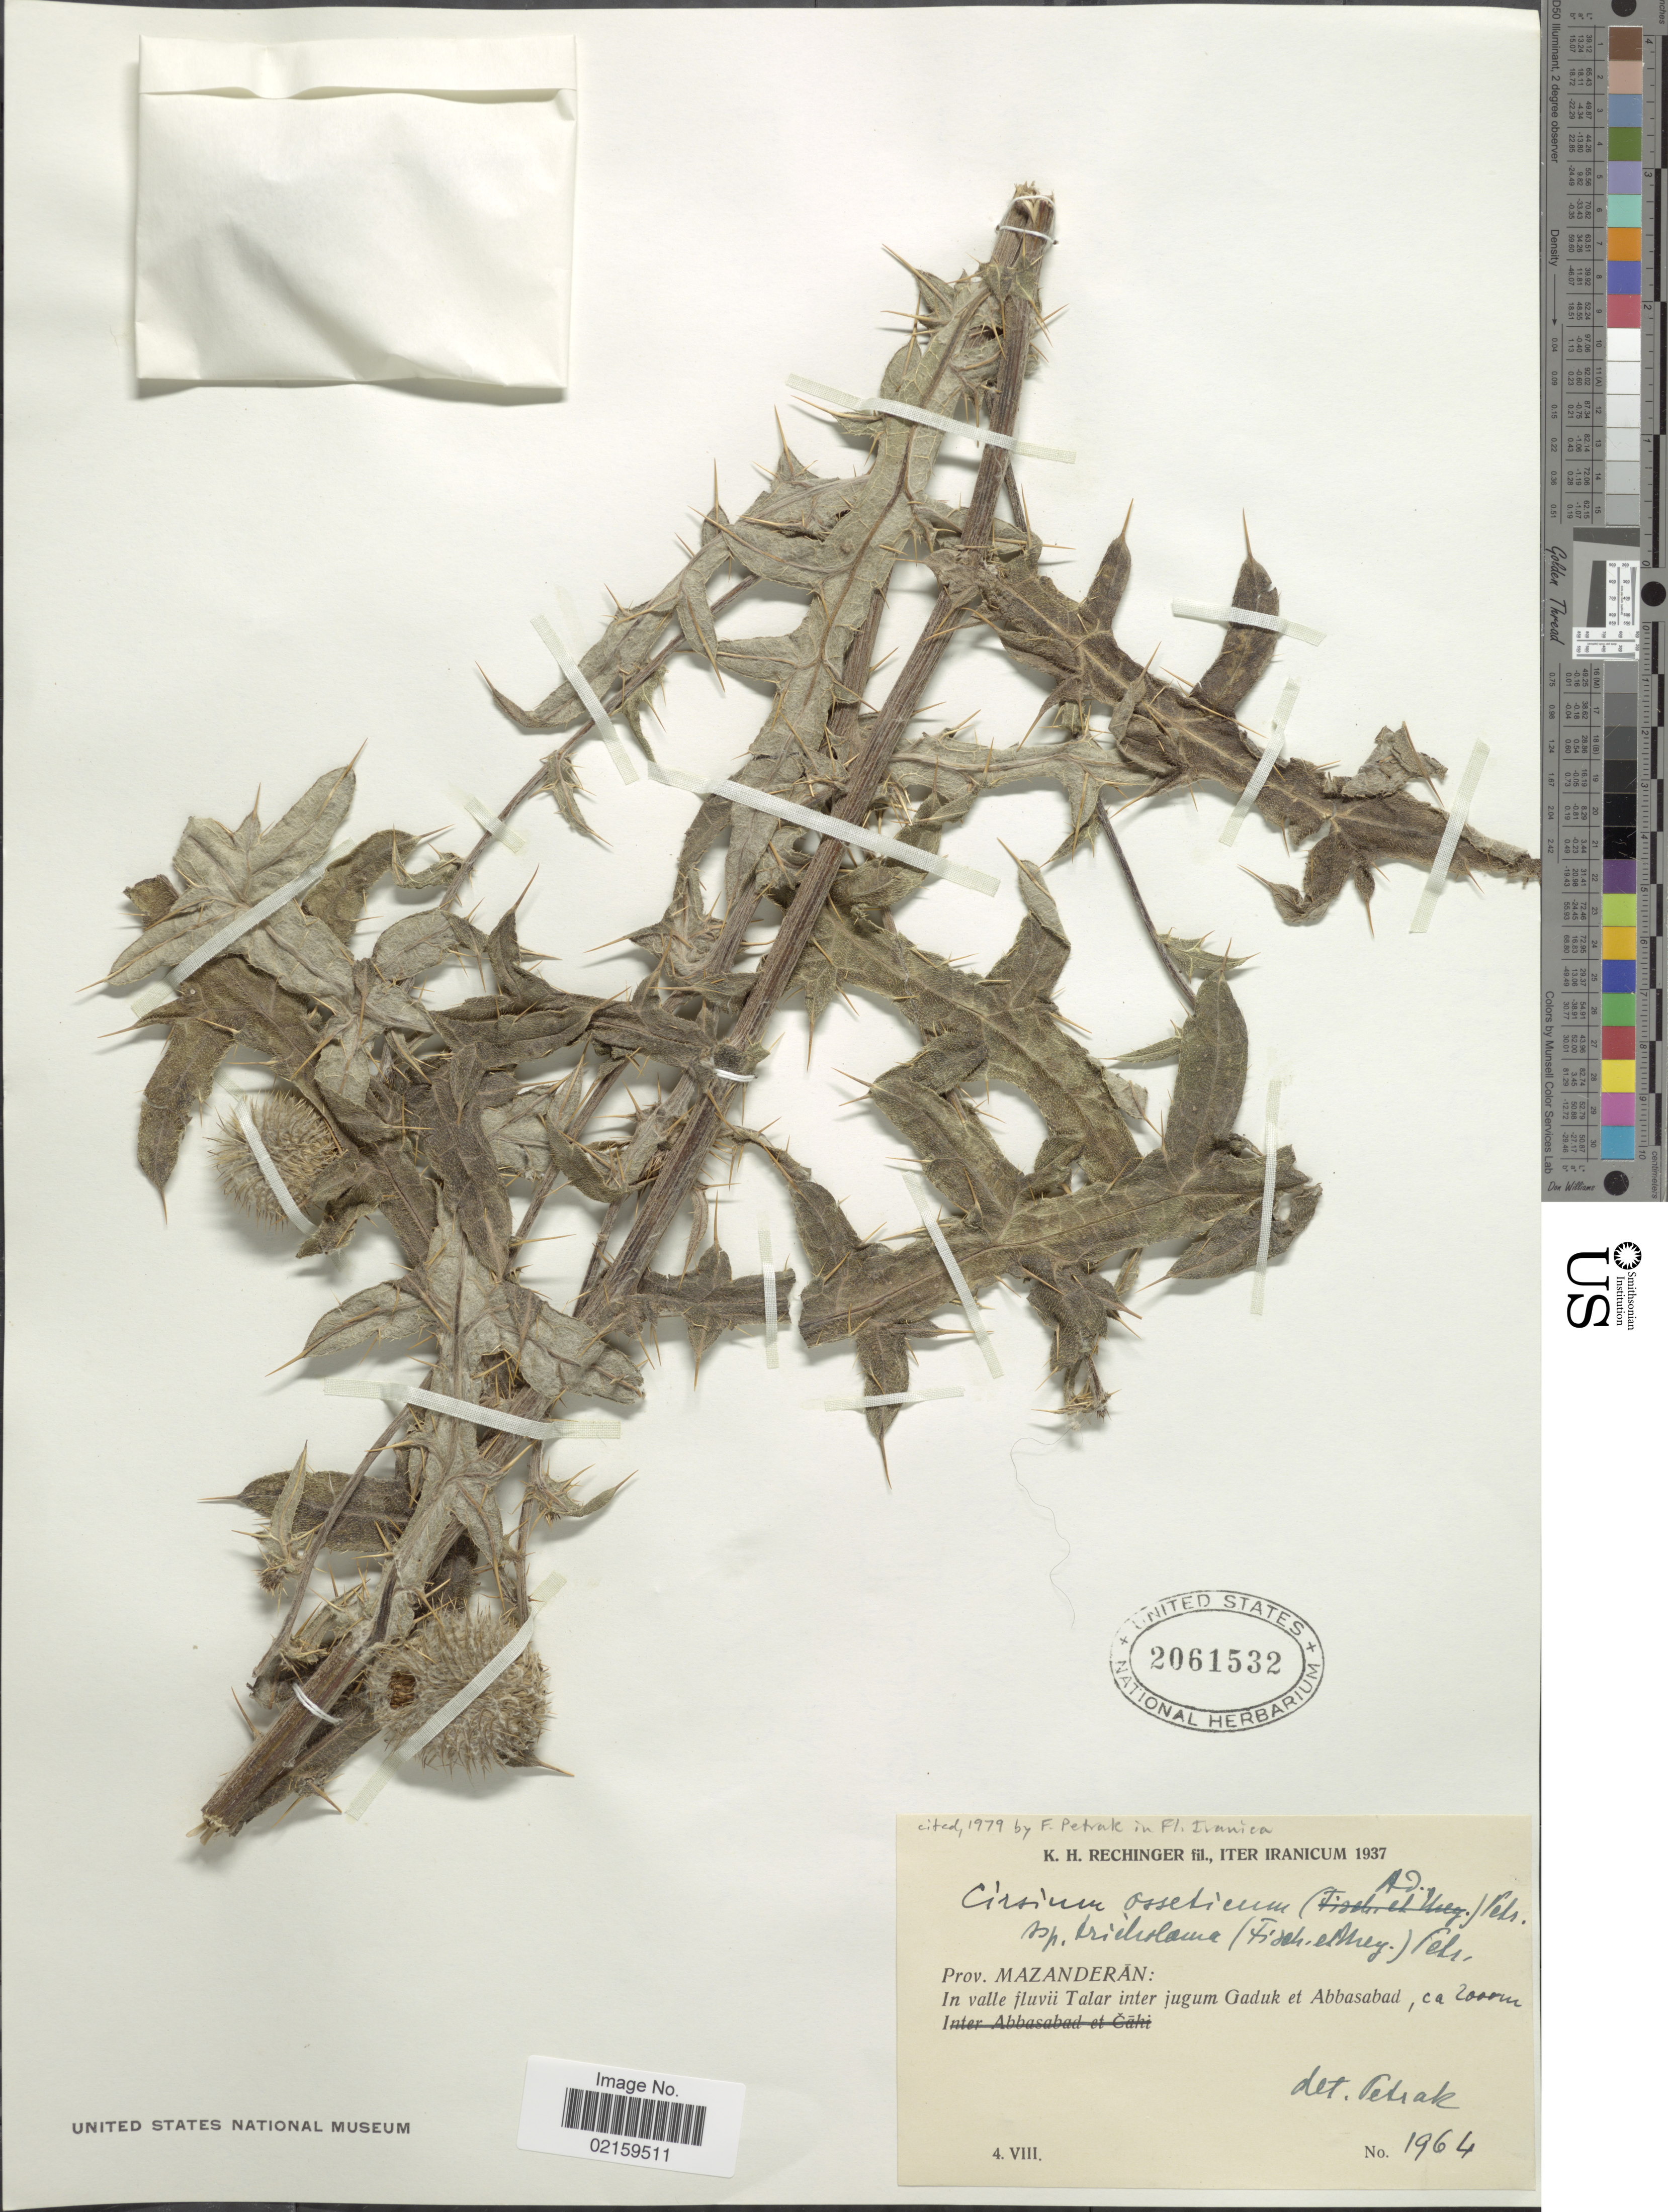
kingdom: Plantae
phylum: Tracheophyta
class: Magnoliopsida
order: Asterales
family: Asteraceae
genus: Cirsium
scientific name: Cirsium osseticum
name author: (Adams) Petr.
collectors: K. H. Rechinger & F. Rechinger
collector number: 1964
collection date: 1937-08-04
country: Iran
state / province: Mazandaran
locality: Prov. Mazanderan. In valle fluvii Talar inter jugum Gaduk et Abbasaba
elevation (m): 2000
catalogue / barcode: US 2061532